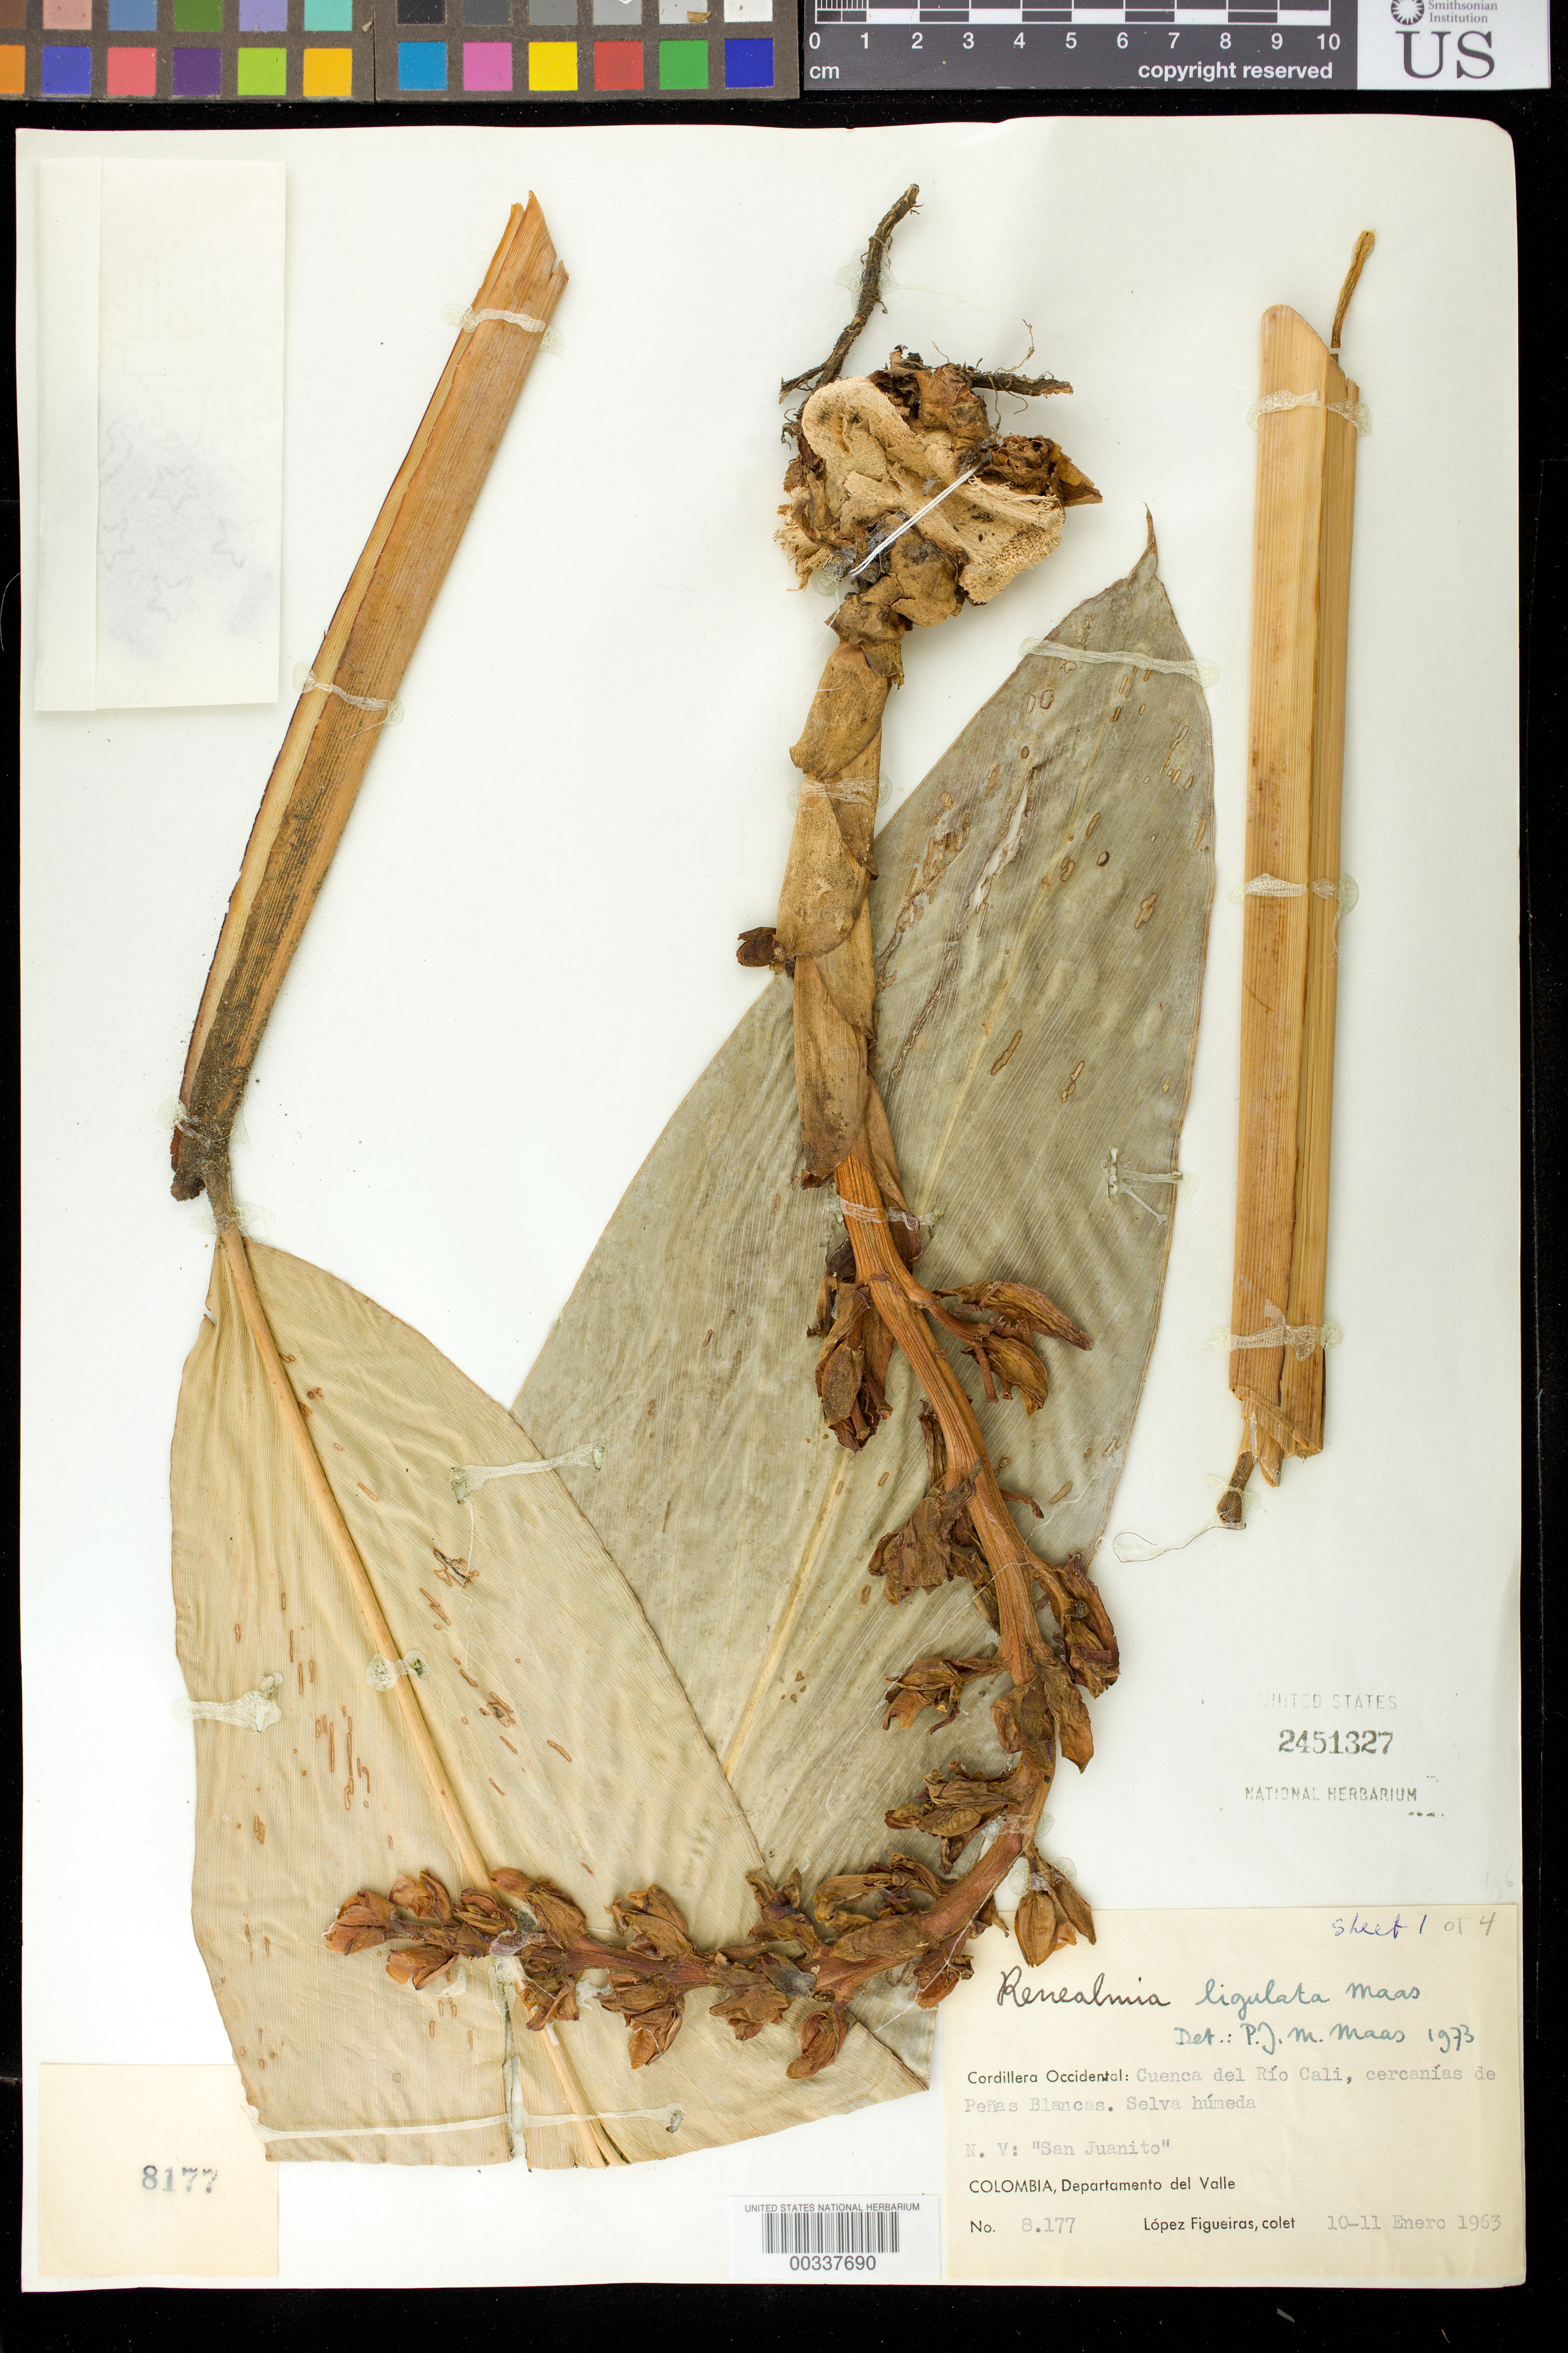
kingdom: Plantae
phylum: Tracheophyta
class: Liliopsida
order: Zingiberales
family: Zingiberaceae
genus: Renealmia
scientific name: Renealmia ligulata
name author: Maas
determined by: Maas, Paul J. M.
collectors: M. López Figueiras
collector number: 8177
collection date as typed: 10 Jan 1963 to 11 Jan 1963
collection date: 1963-01-10/1963-01-11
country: Colombia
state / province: Valle del Cauca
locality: Cordillera Occidental: Cuenca del Rio Cali, Cercanias de Penas Blancas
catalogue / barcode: US 2451327